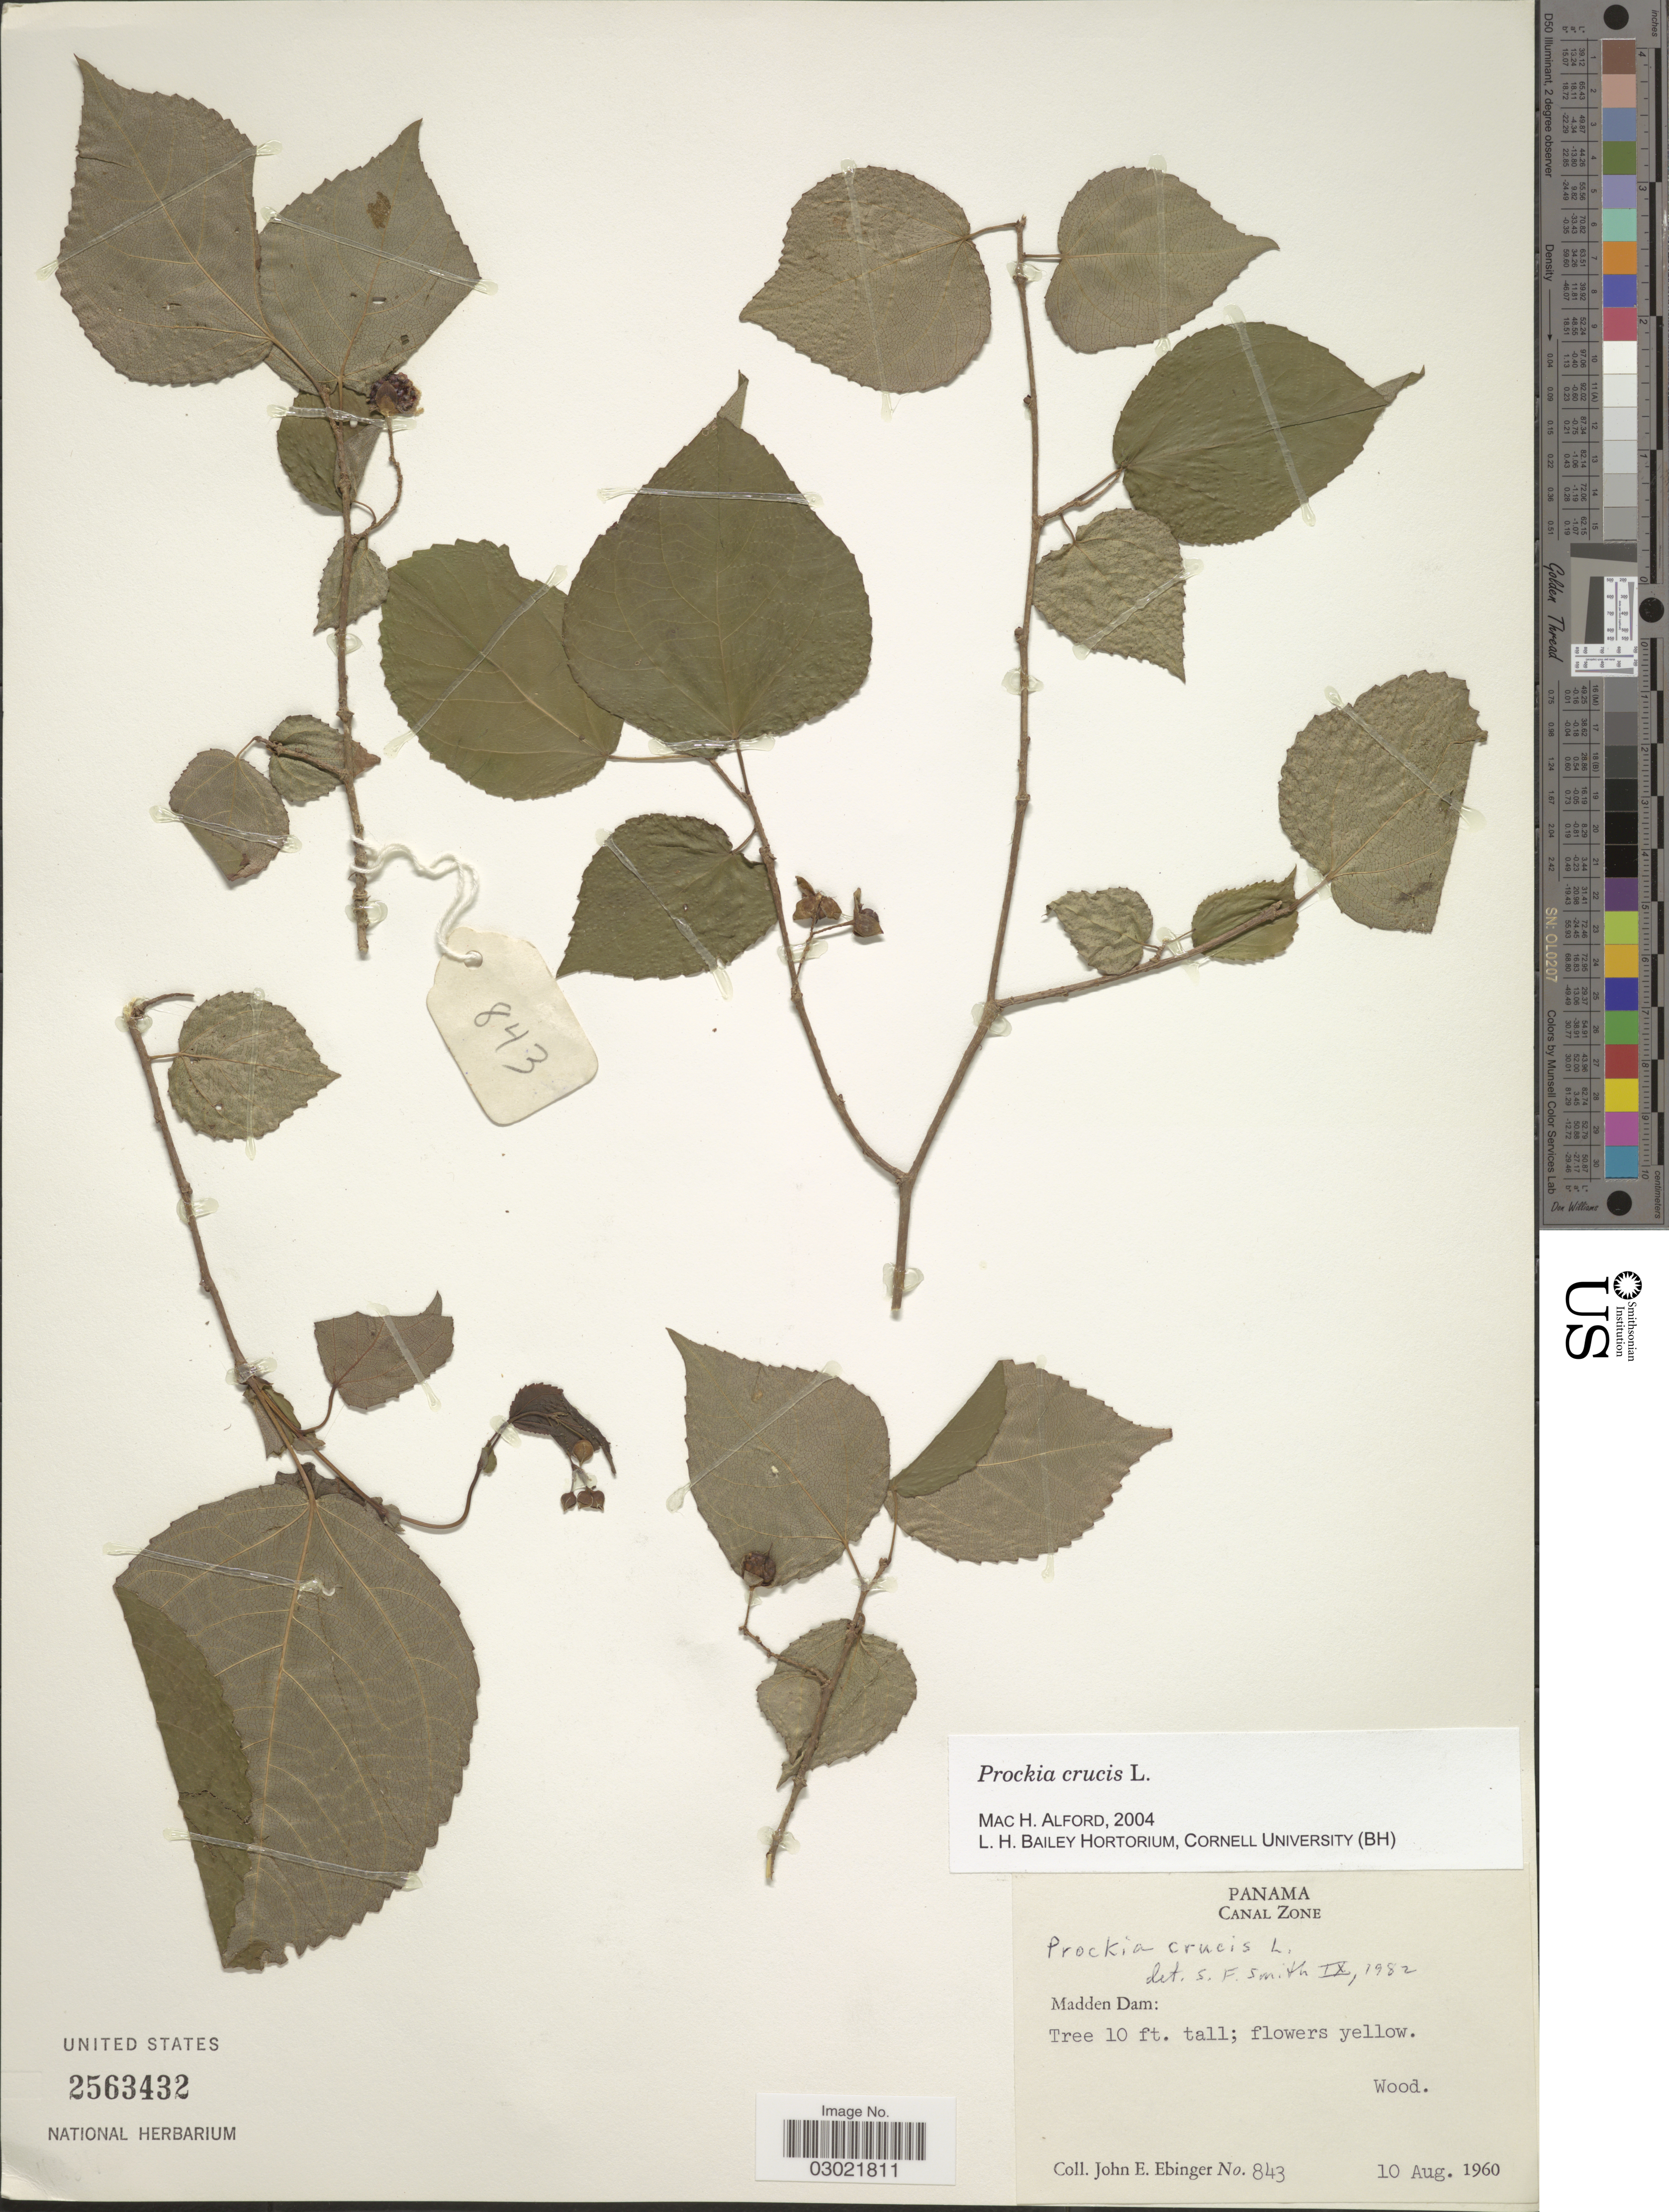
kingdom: Plantae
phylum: Tracheophyta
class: Magnoliopsida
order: Malpighiales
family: Salicaceae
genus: Prockia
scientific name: Prockia crucis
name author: P. Browne ex L.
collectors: J. Ebinger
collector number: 843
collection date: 1960-08-10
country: Panama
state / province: Colón / Panamá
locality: Canal Zone. Madden Dam.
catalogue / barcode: US 2563432